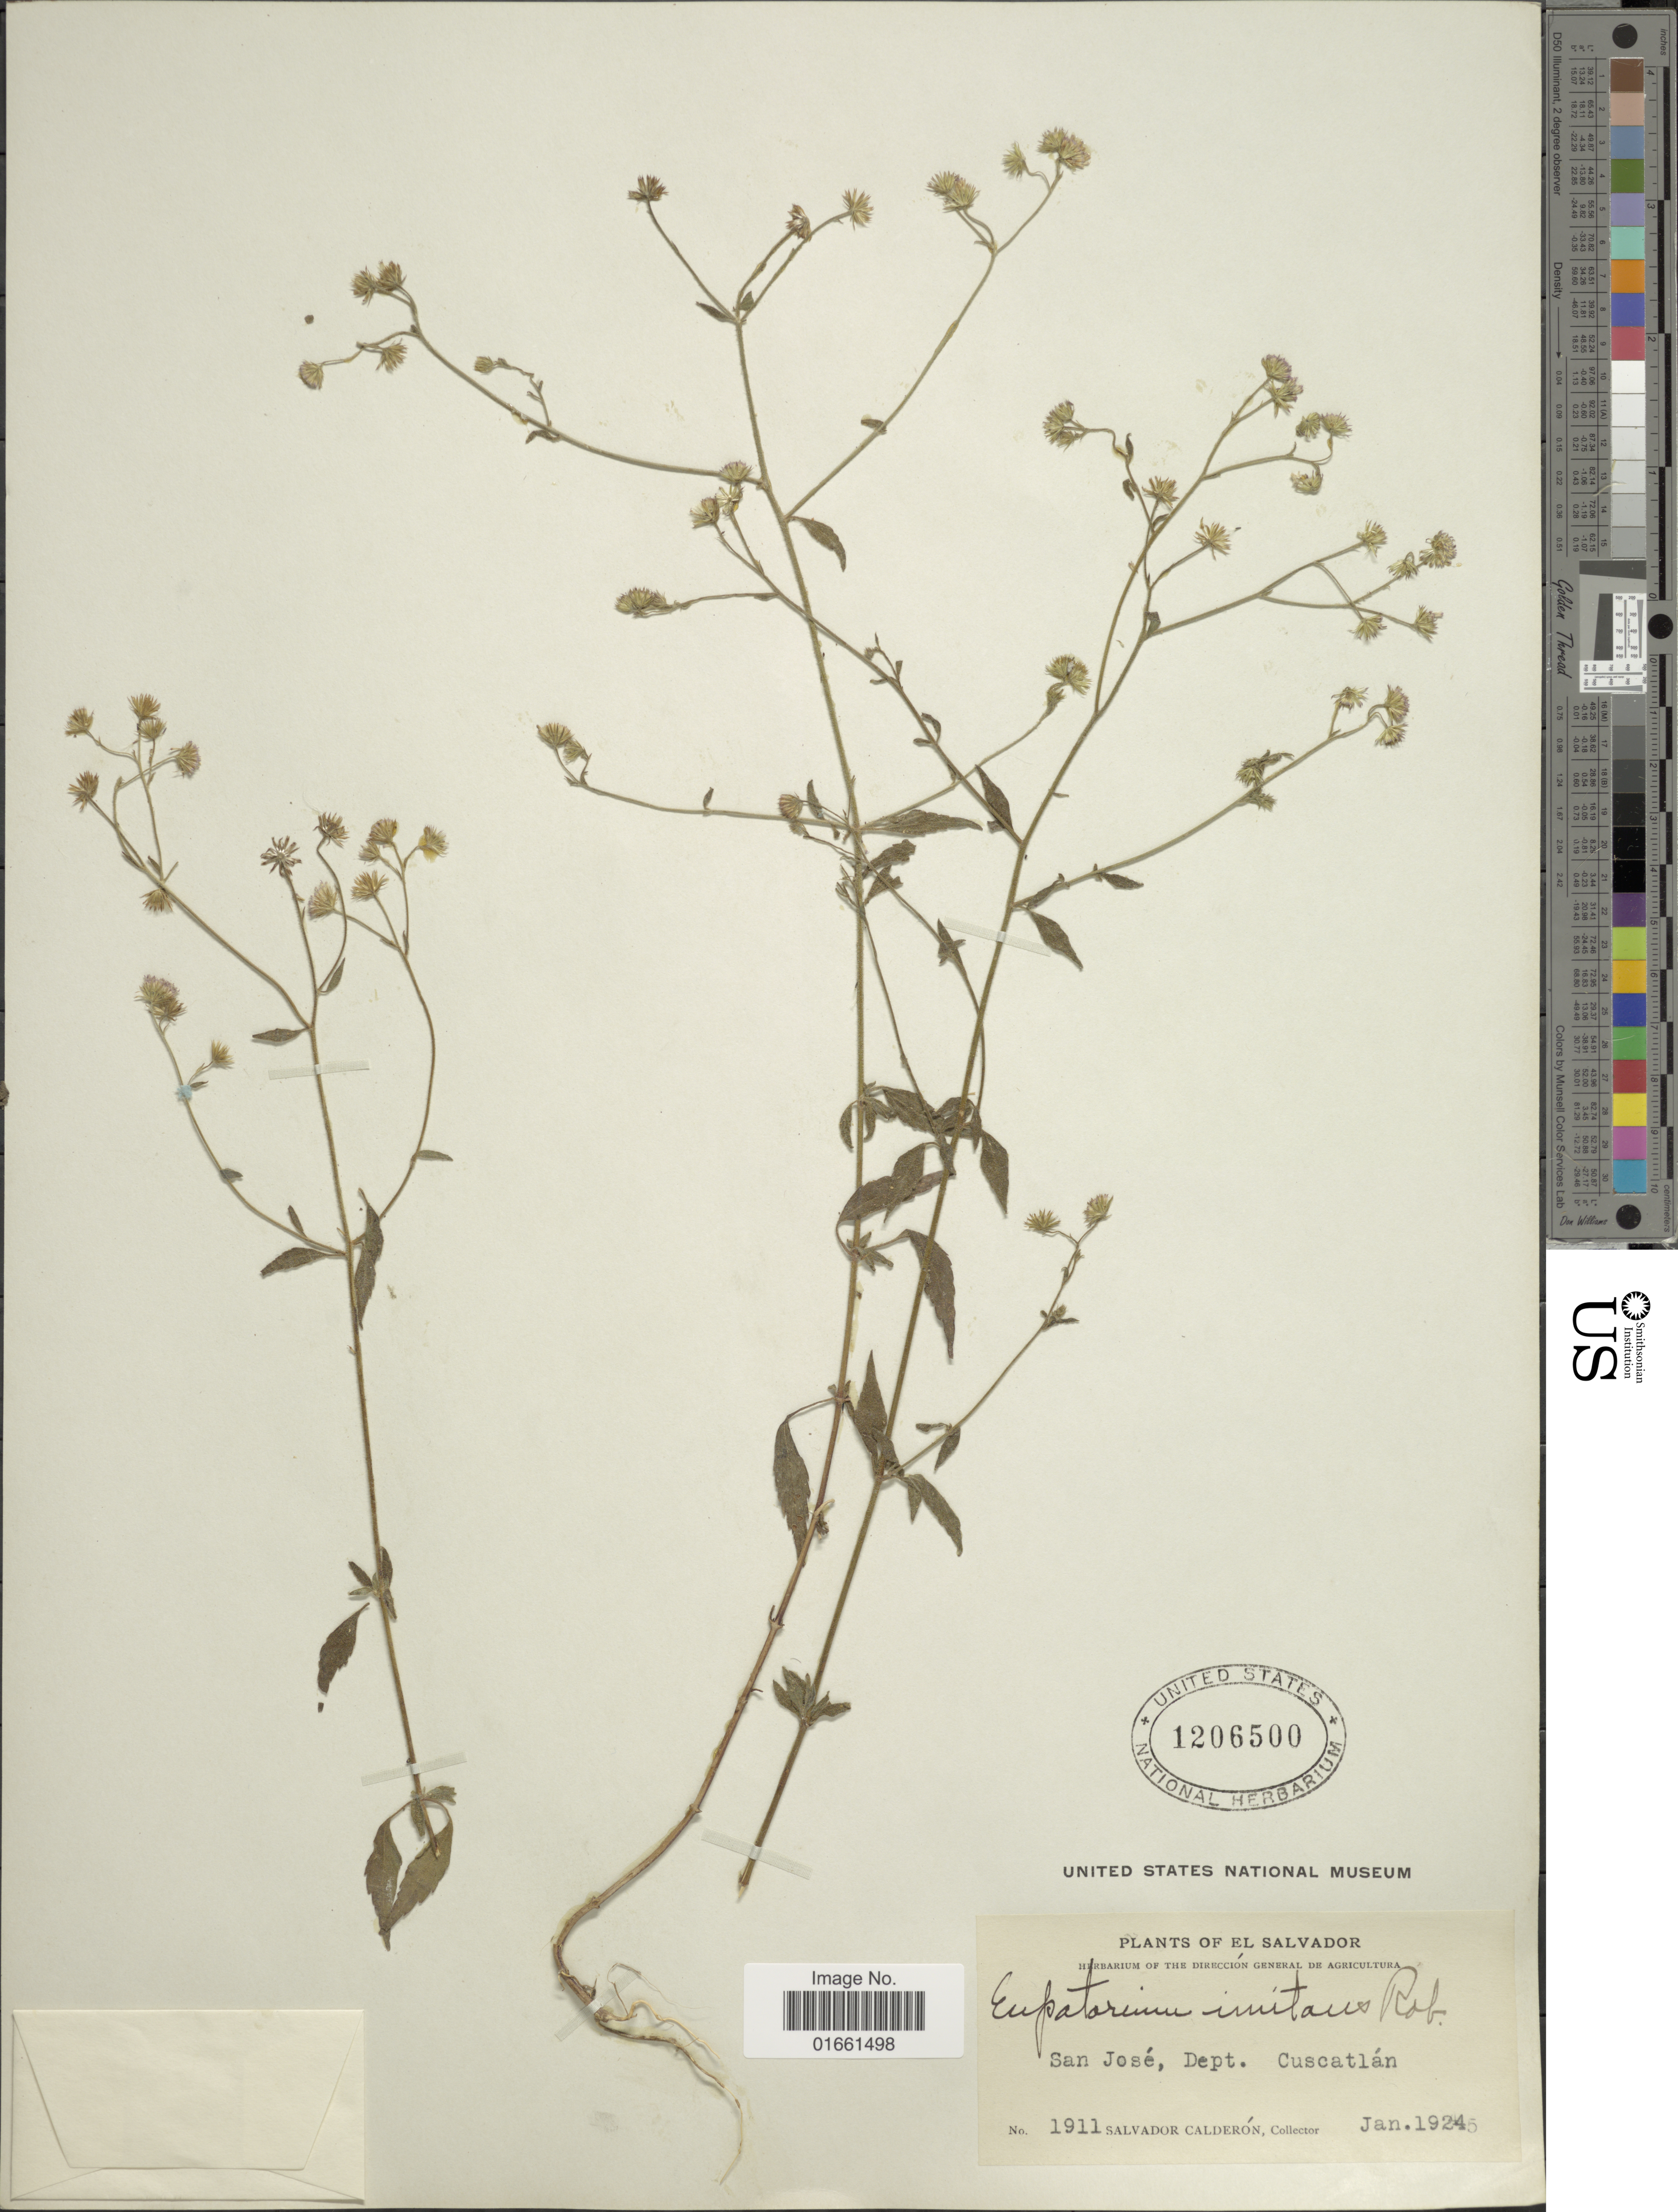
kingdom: Plantae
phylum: Tracheophyta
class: Magnoliopsida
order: Asterales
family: Asteraceae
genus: Fleischmannia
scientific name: Fleischmannia imitans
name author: (B.L. Rob.) R.M. King & H. Rob.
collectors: S. Calderón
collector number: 1911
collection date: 1924-01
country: El Salvador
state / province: Cuscatlan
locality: San Jose, dept. Cuscatlan.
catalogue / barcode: US 1206500